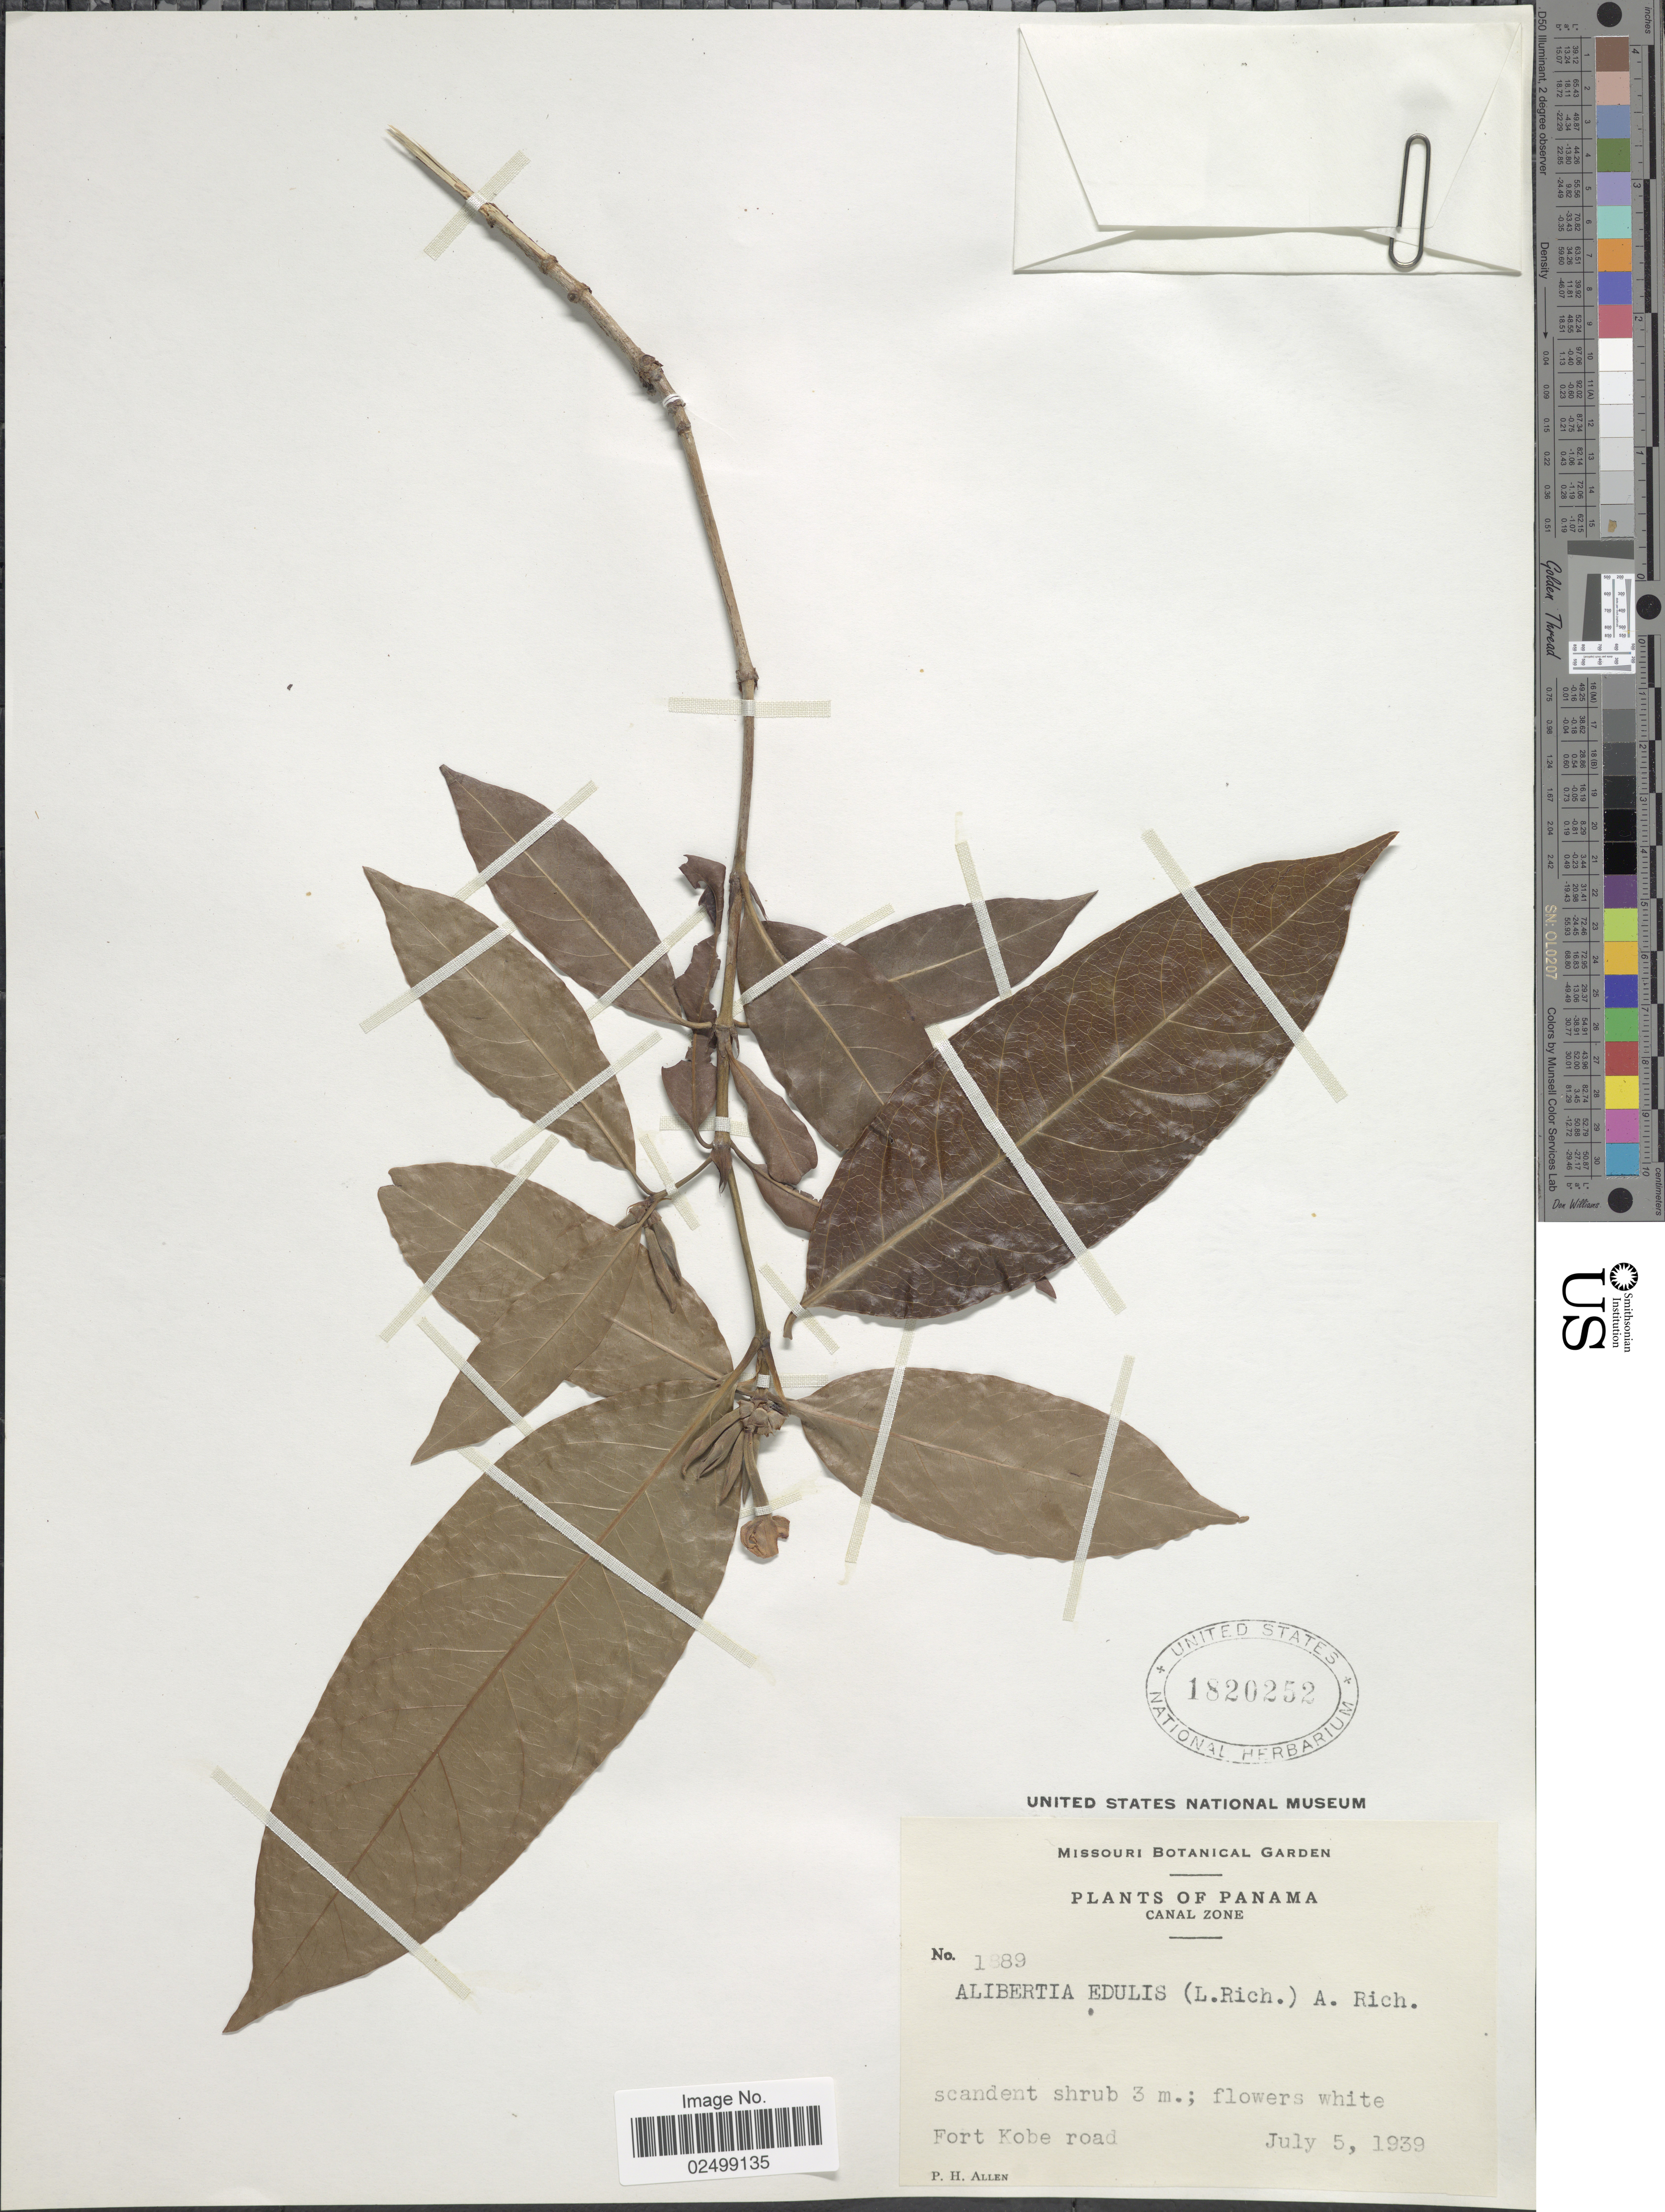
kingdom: Plantae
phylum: Tracheophyta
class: Magnoliopsida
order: Gentianales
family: Rubiaceae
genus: Alibertia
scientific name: Alibertia edulis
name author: (Rich.) A. Rich. ex DC.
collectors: P. H. Allen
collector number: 1889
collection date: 1939-07-05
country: Panama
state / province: Colón / Panamá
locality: Canal Zone. Fort Kobe road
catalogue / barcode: US 1820252